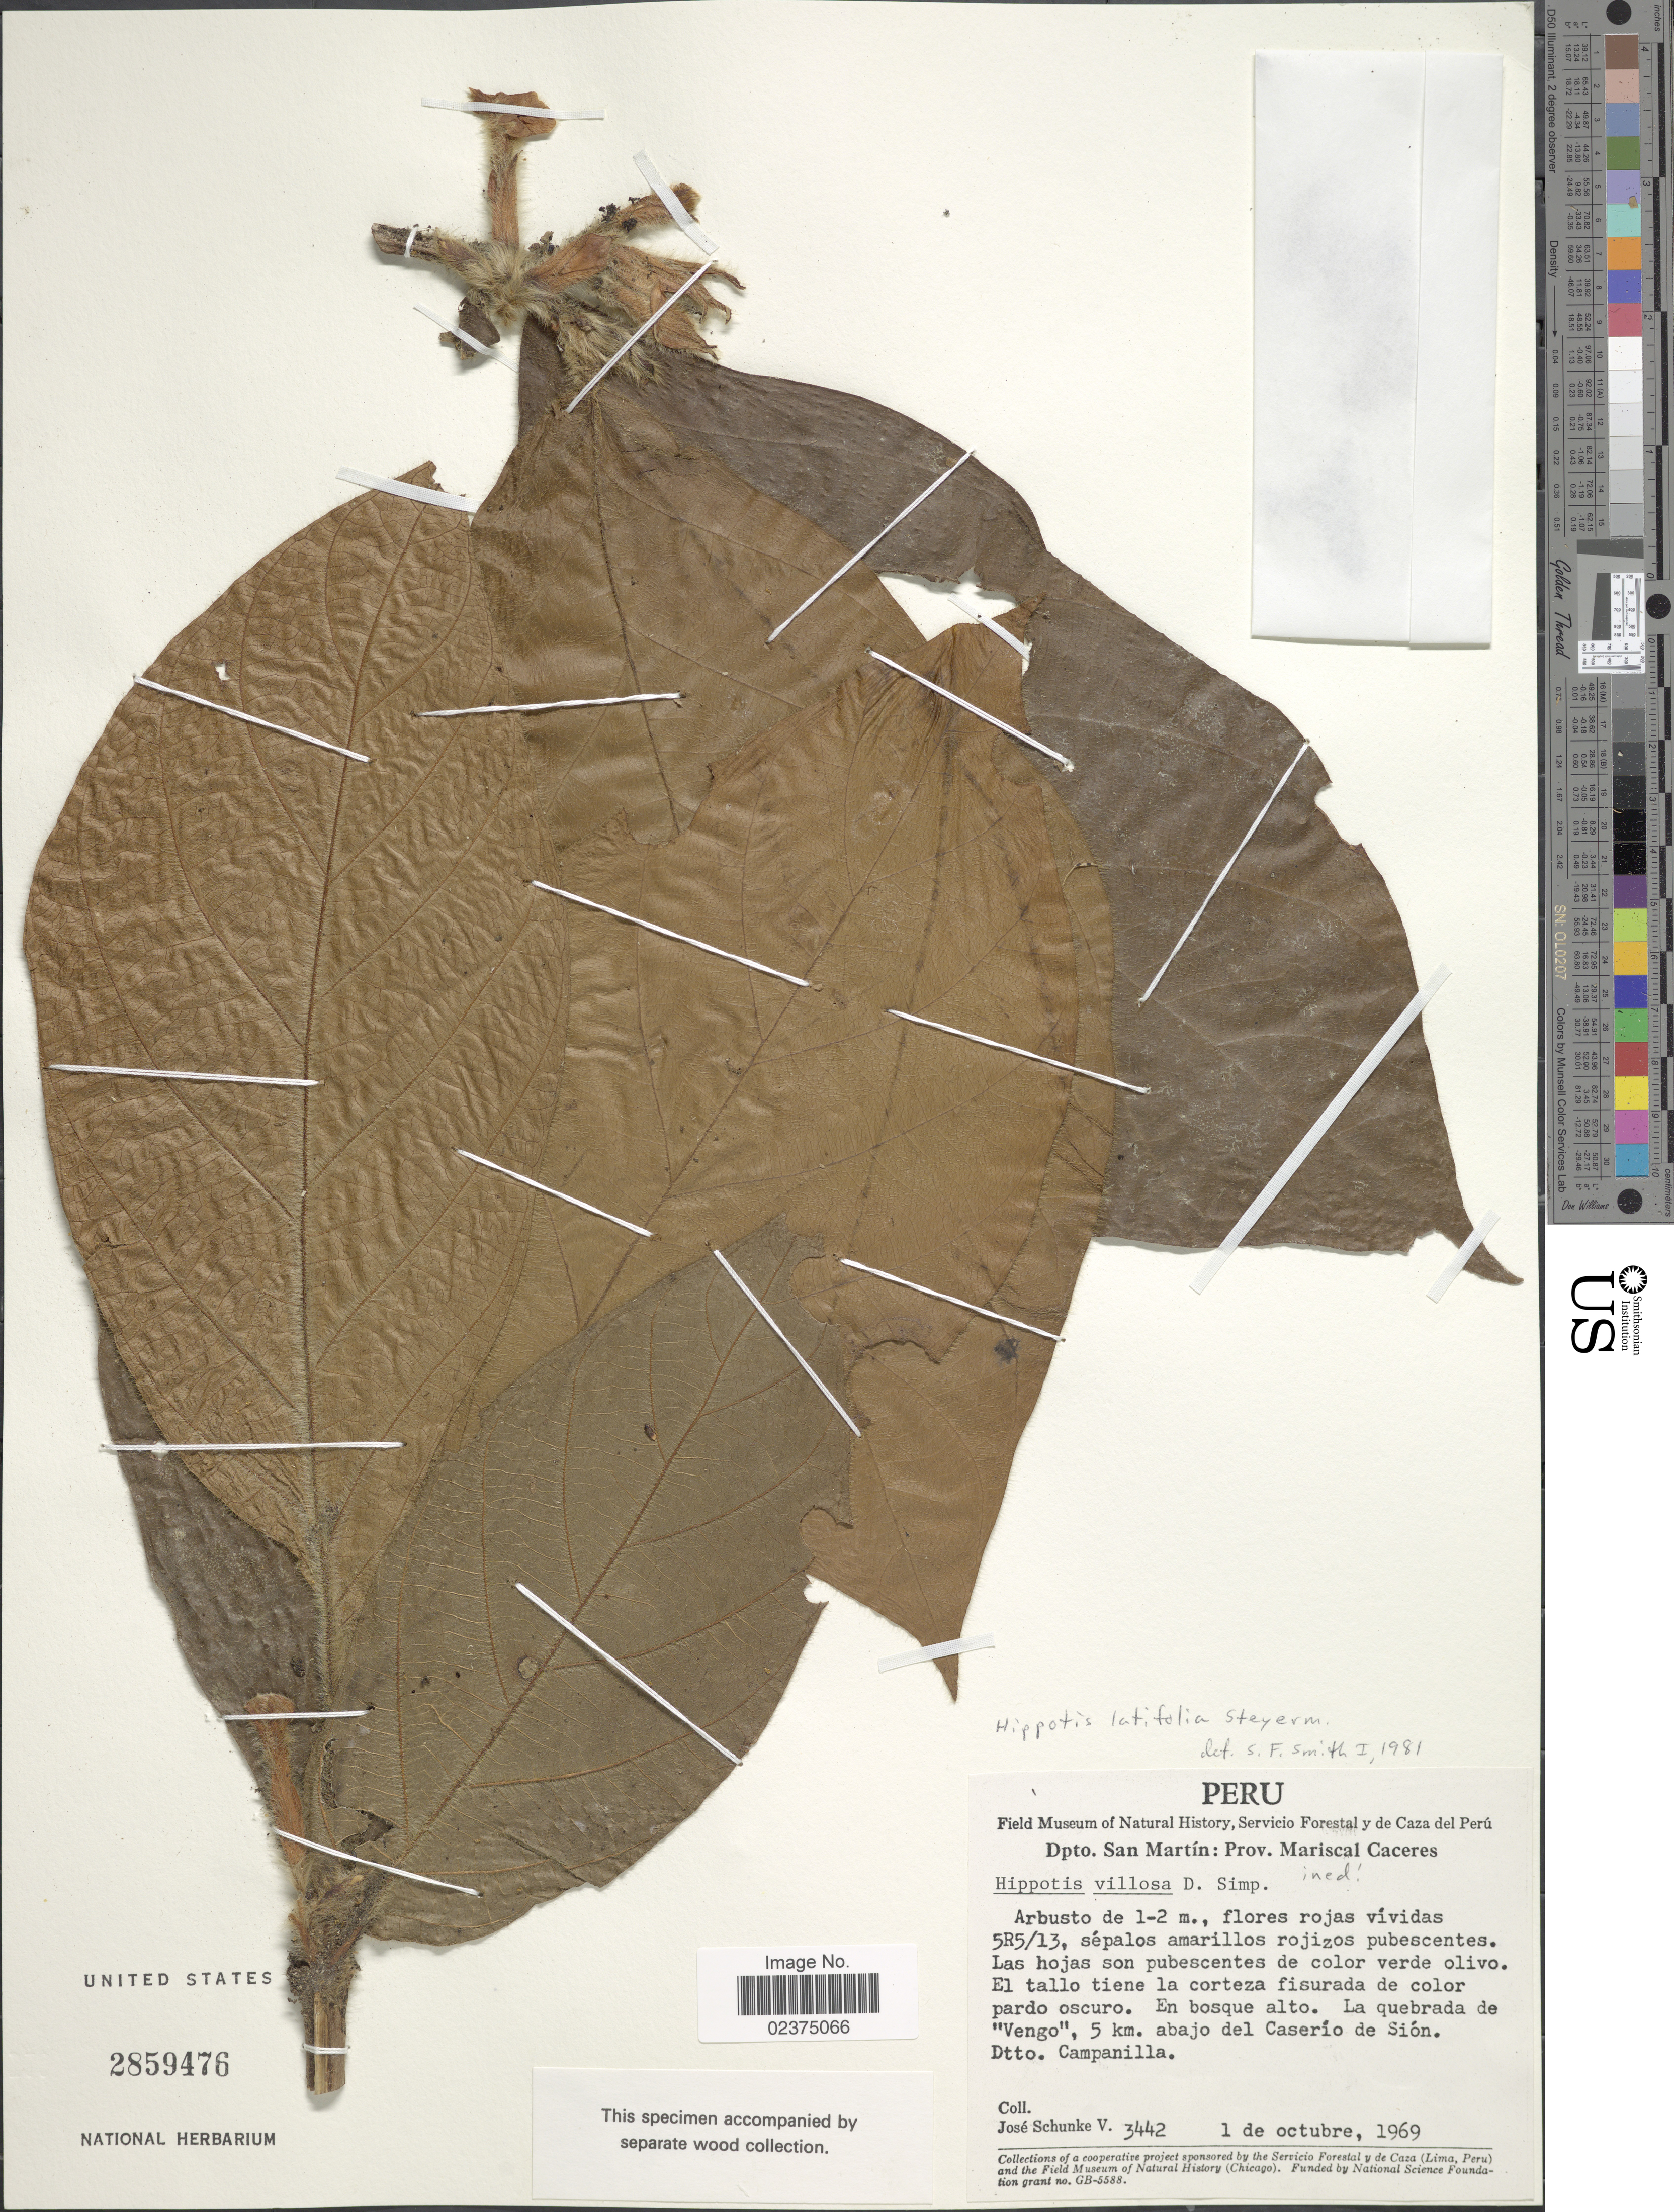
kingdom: Plantae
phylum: Tracheophyta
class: Magnoliopsida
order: Gentianales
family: Rubiaceae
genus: Hippotis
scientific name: Hippotis latifolia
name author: Steyerm.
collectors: J. Schunke Vigo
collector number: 3442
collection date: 1969-10-01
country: Peru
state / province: San Martín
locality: Prov. Mariscal Caceres, La quebrada de "Vengo", 5 km. abajo del Caserio de Sion, Dtto. Campanilla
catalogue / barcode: US 2859476